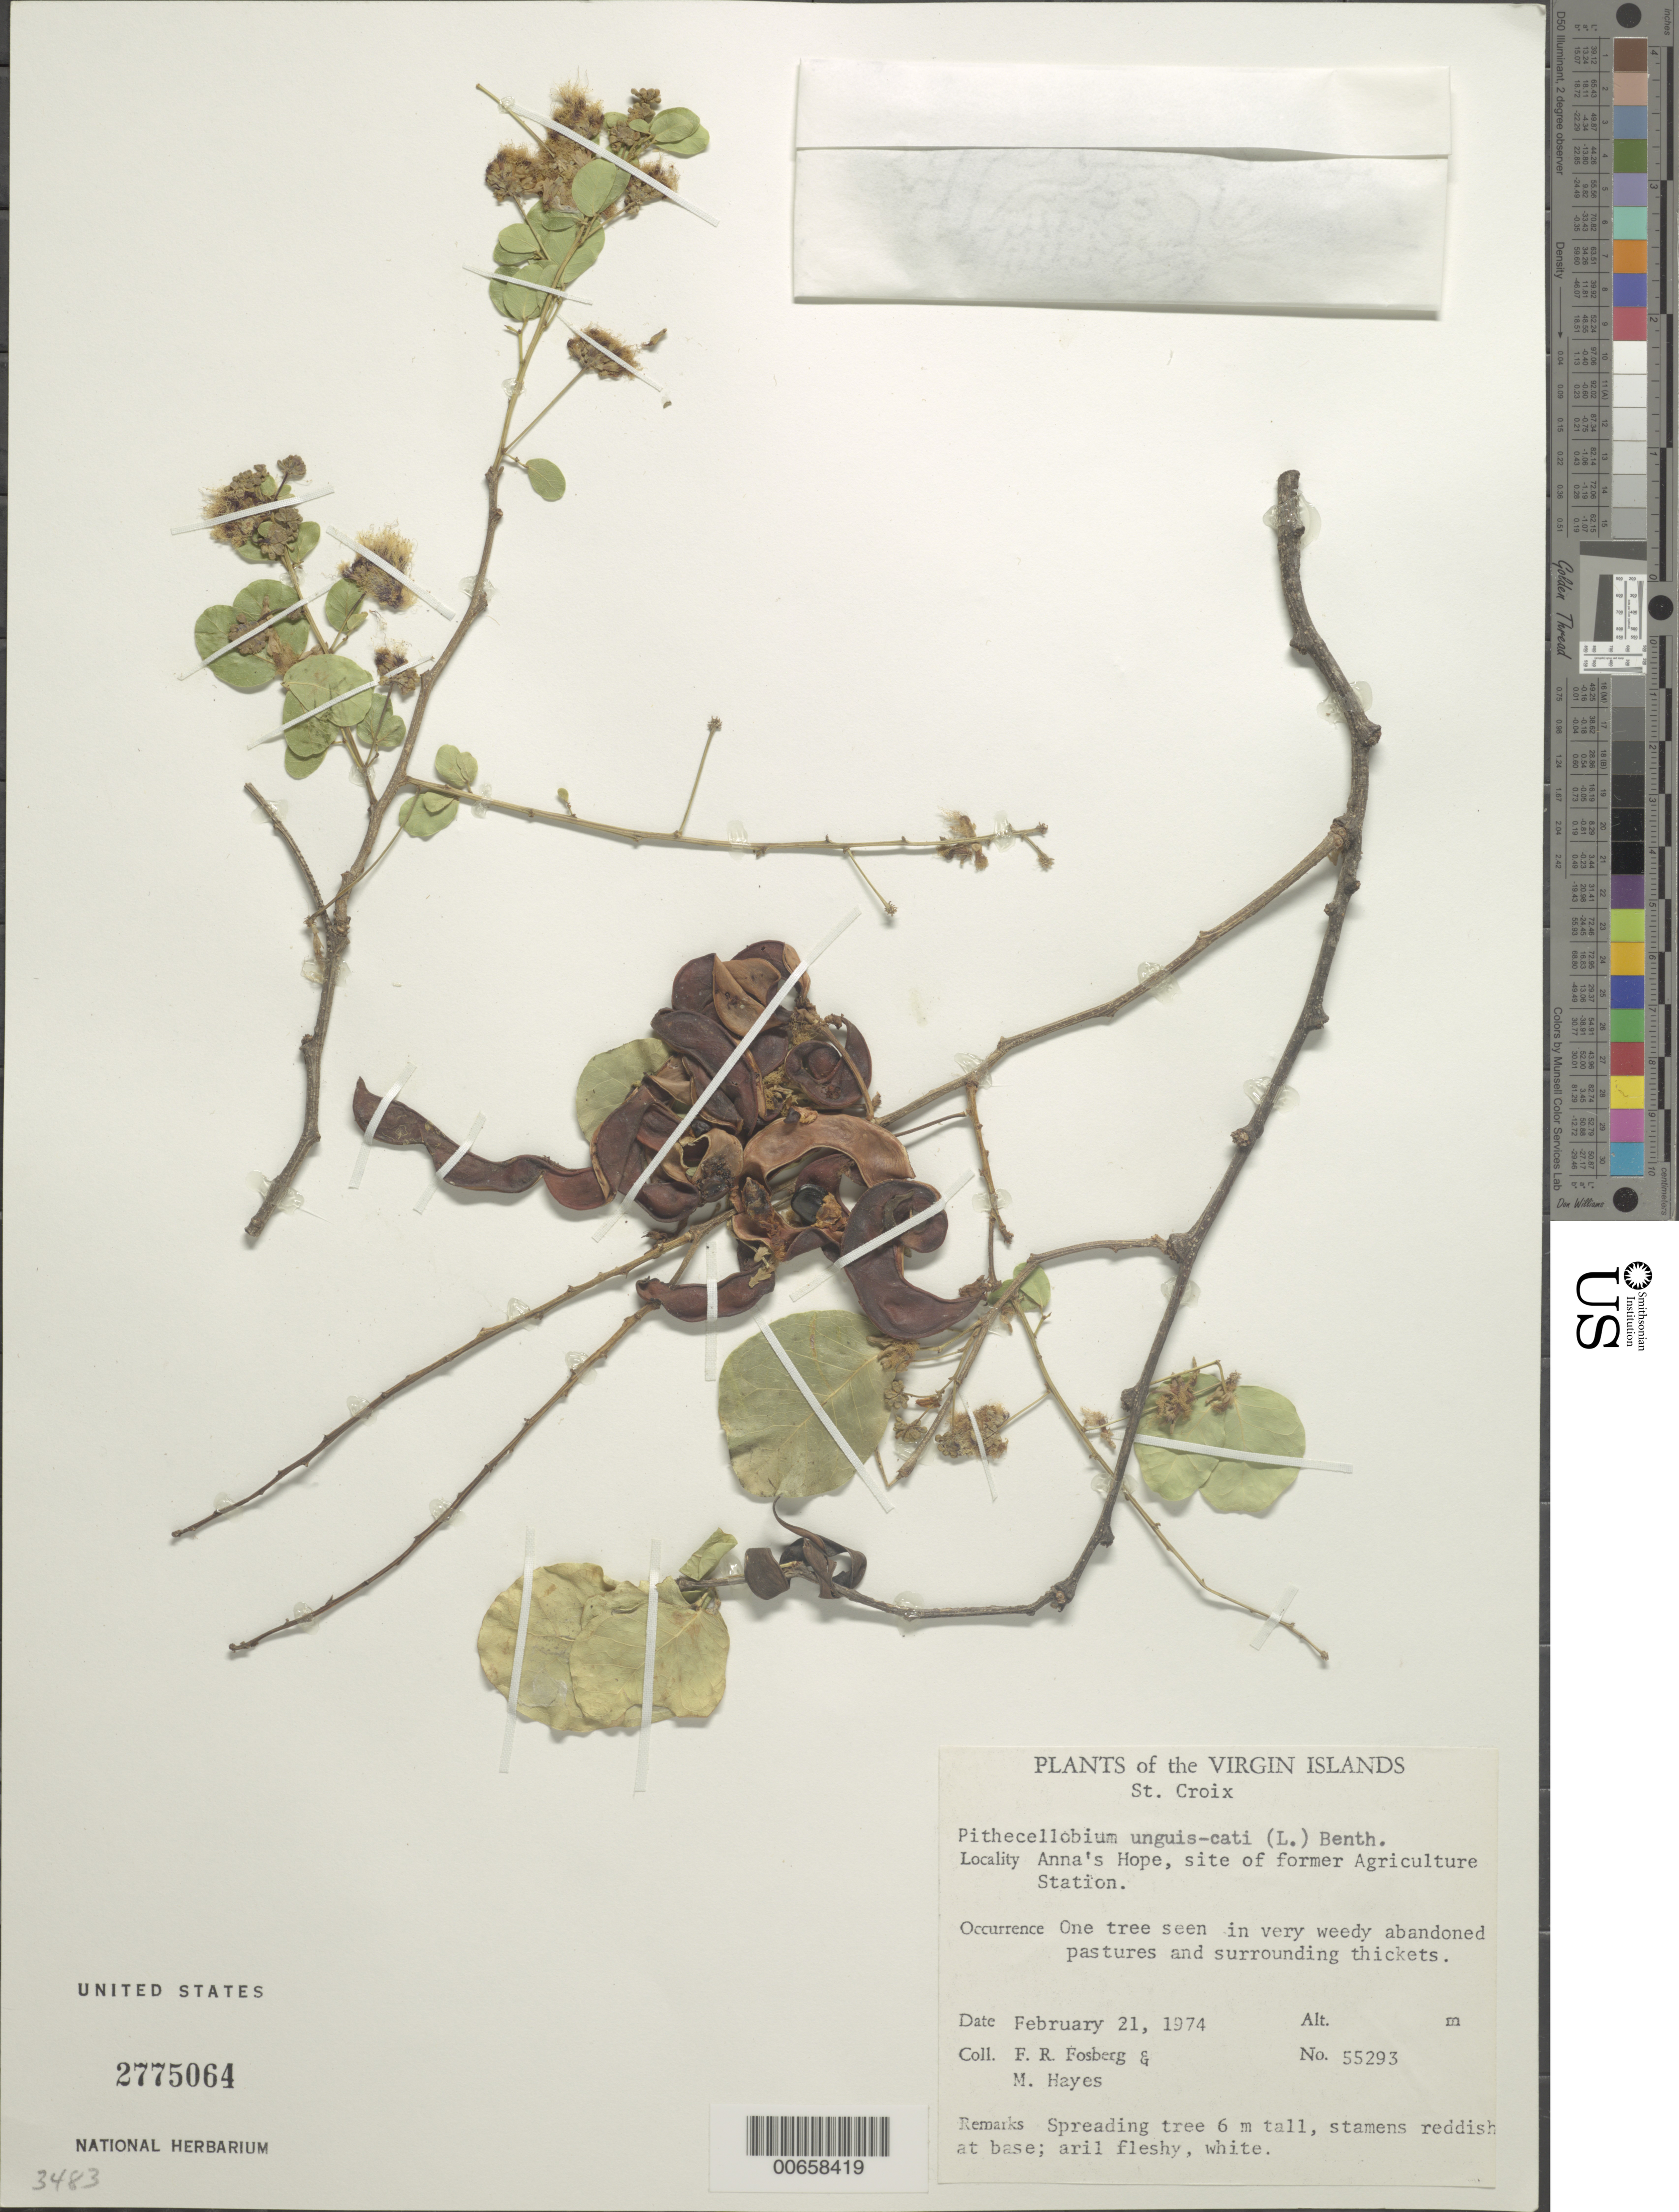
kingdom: Plantae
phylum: Tracheophyta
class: Magnoliopsida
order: Fabales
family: Fabaceae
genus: Pithecellobium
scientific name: Pithecellobium unguis-cati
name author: (L.) Benth.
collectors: F. R. Fosberg & M. Hayes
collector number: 55293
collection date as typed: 21 Fe1 1974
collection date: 1974-02-21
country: U.S. Virgin Islands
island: St. Croix Island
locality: Anna's Hope, site of former Agriculture Station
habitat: In very weedy abandoned pastures and surrounding thickets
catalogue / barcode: US 2775064